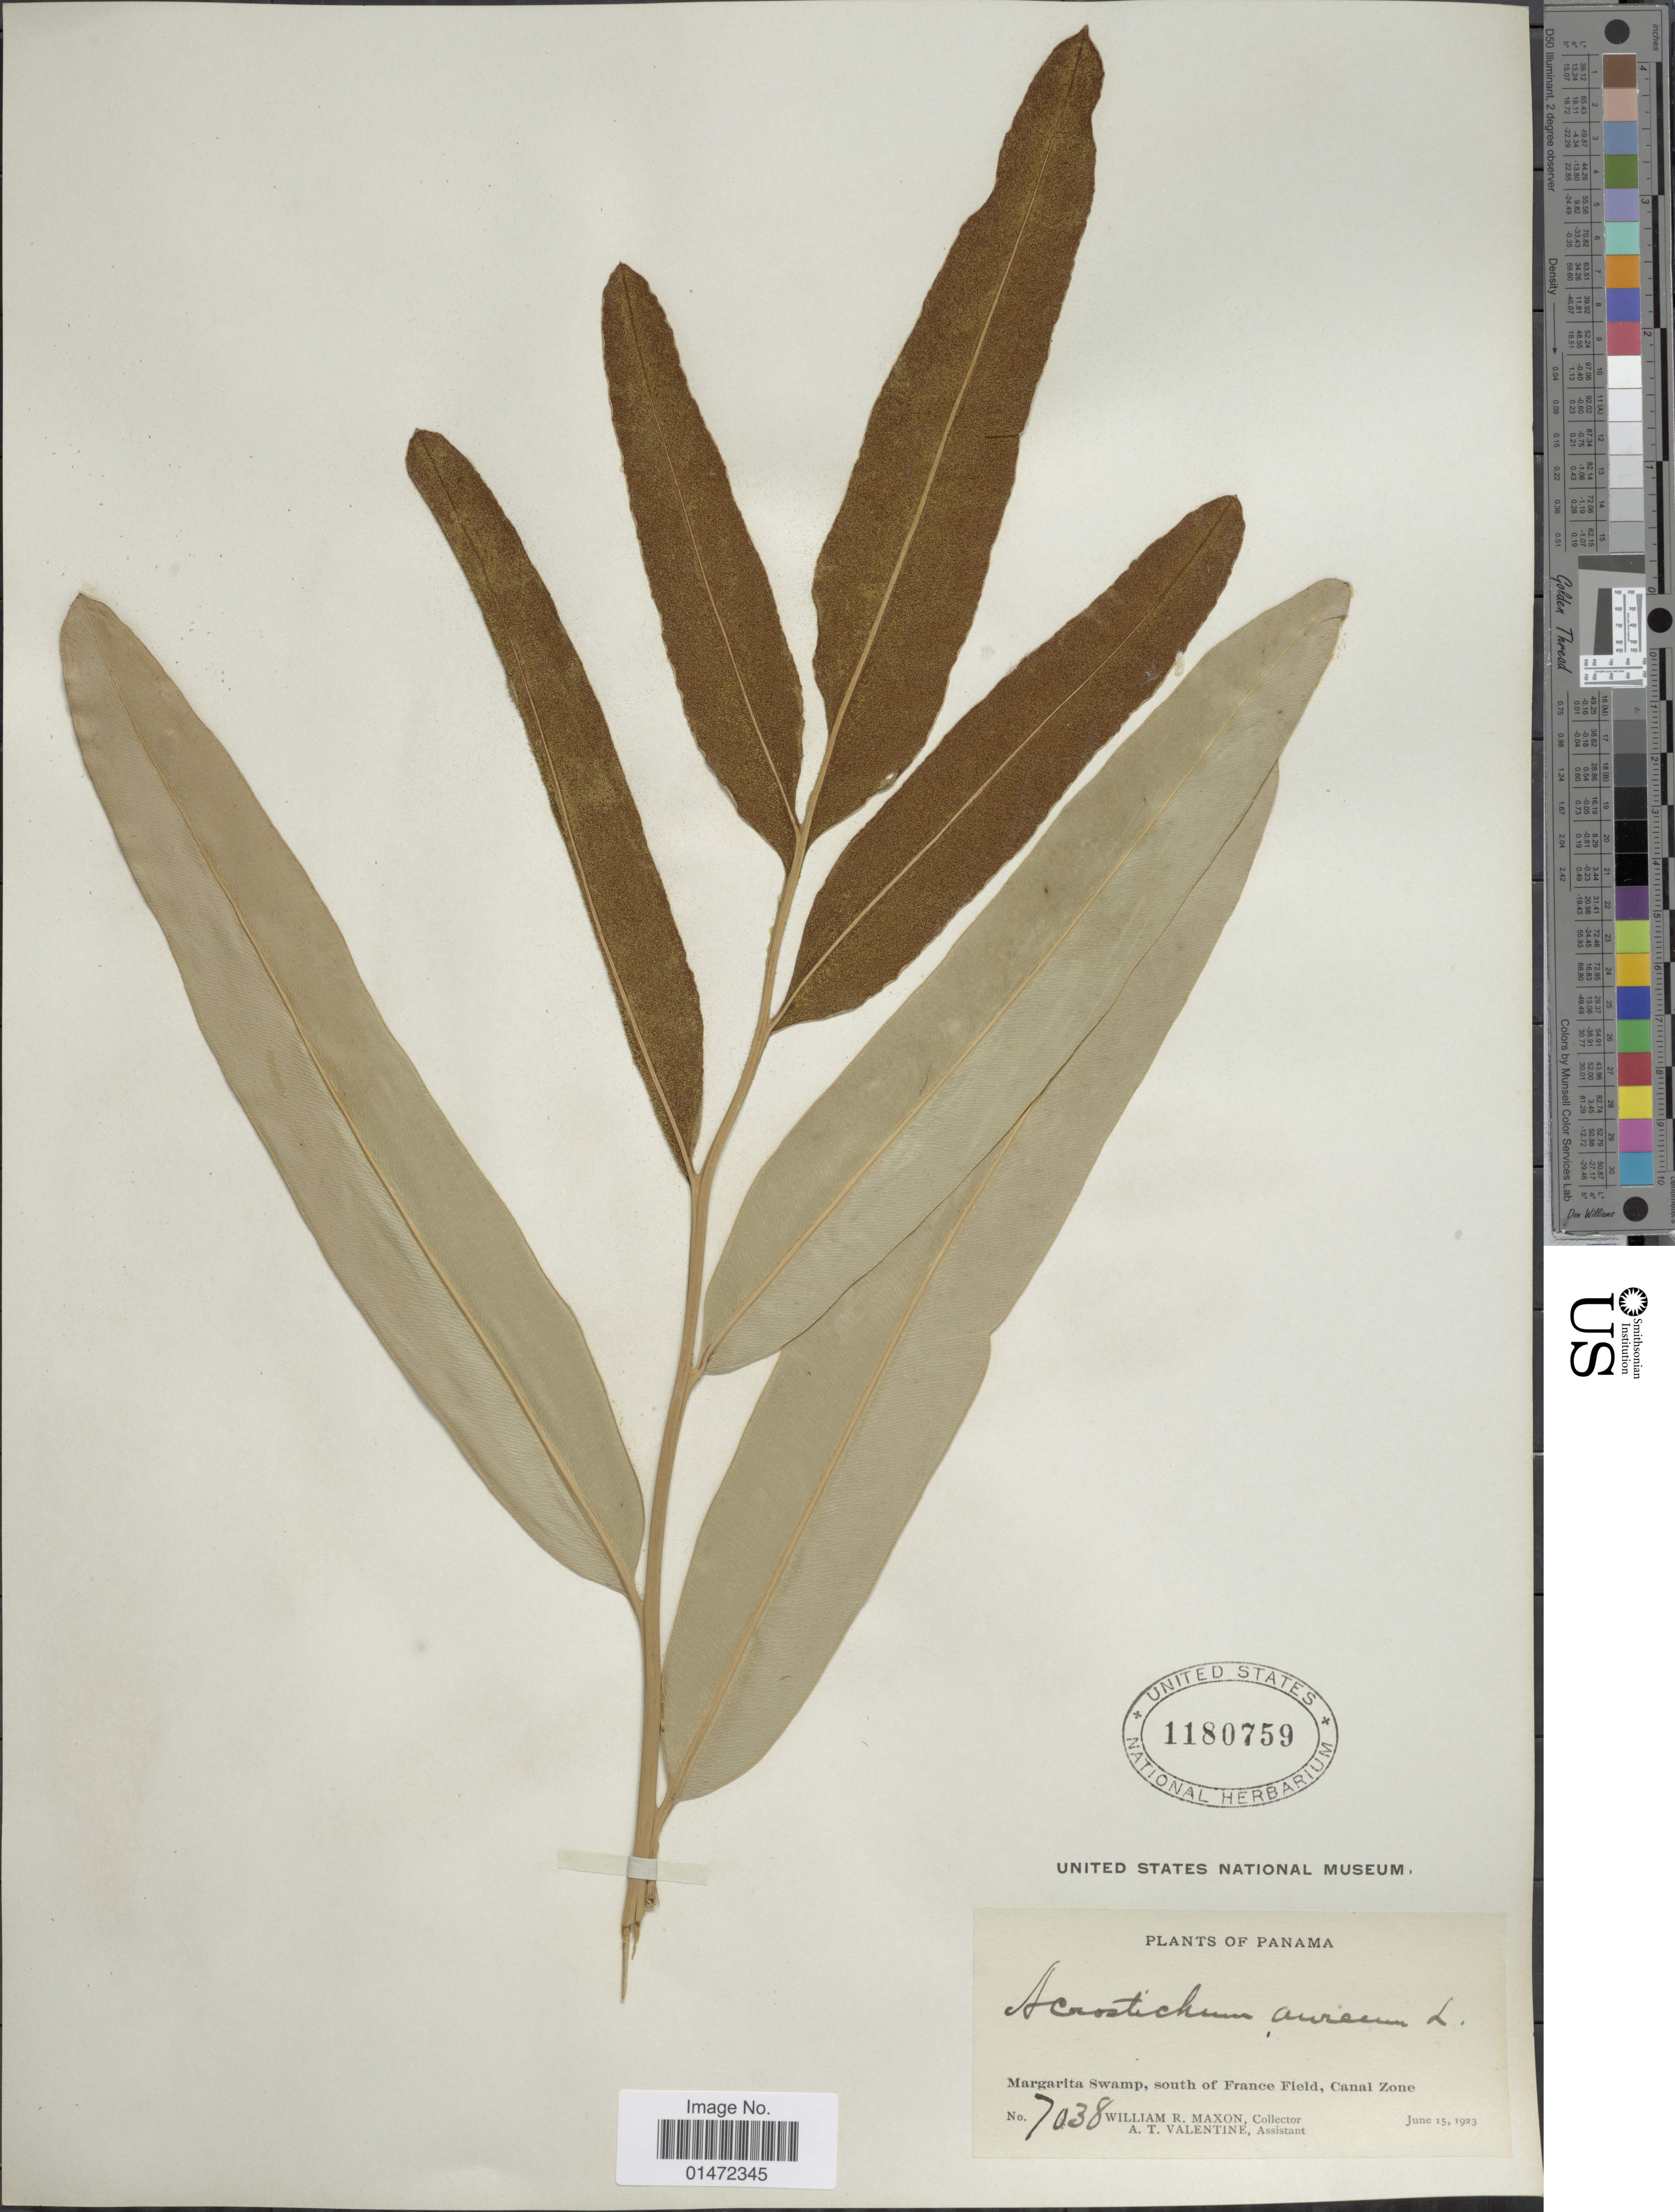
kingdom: Plantae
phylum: Tracheophyta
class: Polypodiopsida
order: Polypodiales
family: Pteridaceae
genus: Acrostichum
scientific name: Acrostichum aureum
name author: L.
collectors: W. R. Maxon & A. Valentine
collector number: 7038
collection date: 1923-06-15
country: Panama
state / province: Colón / Panamá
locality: Margarita Swamp, south of France Field, Canal Zone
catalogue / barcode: US 1180759